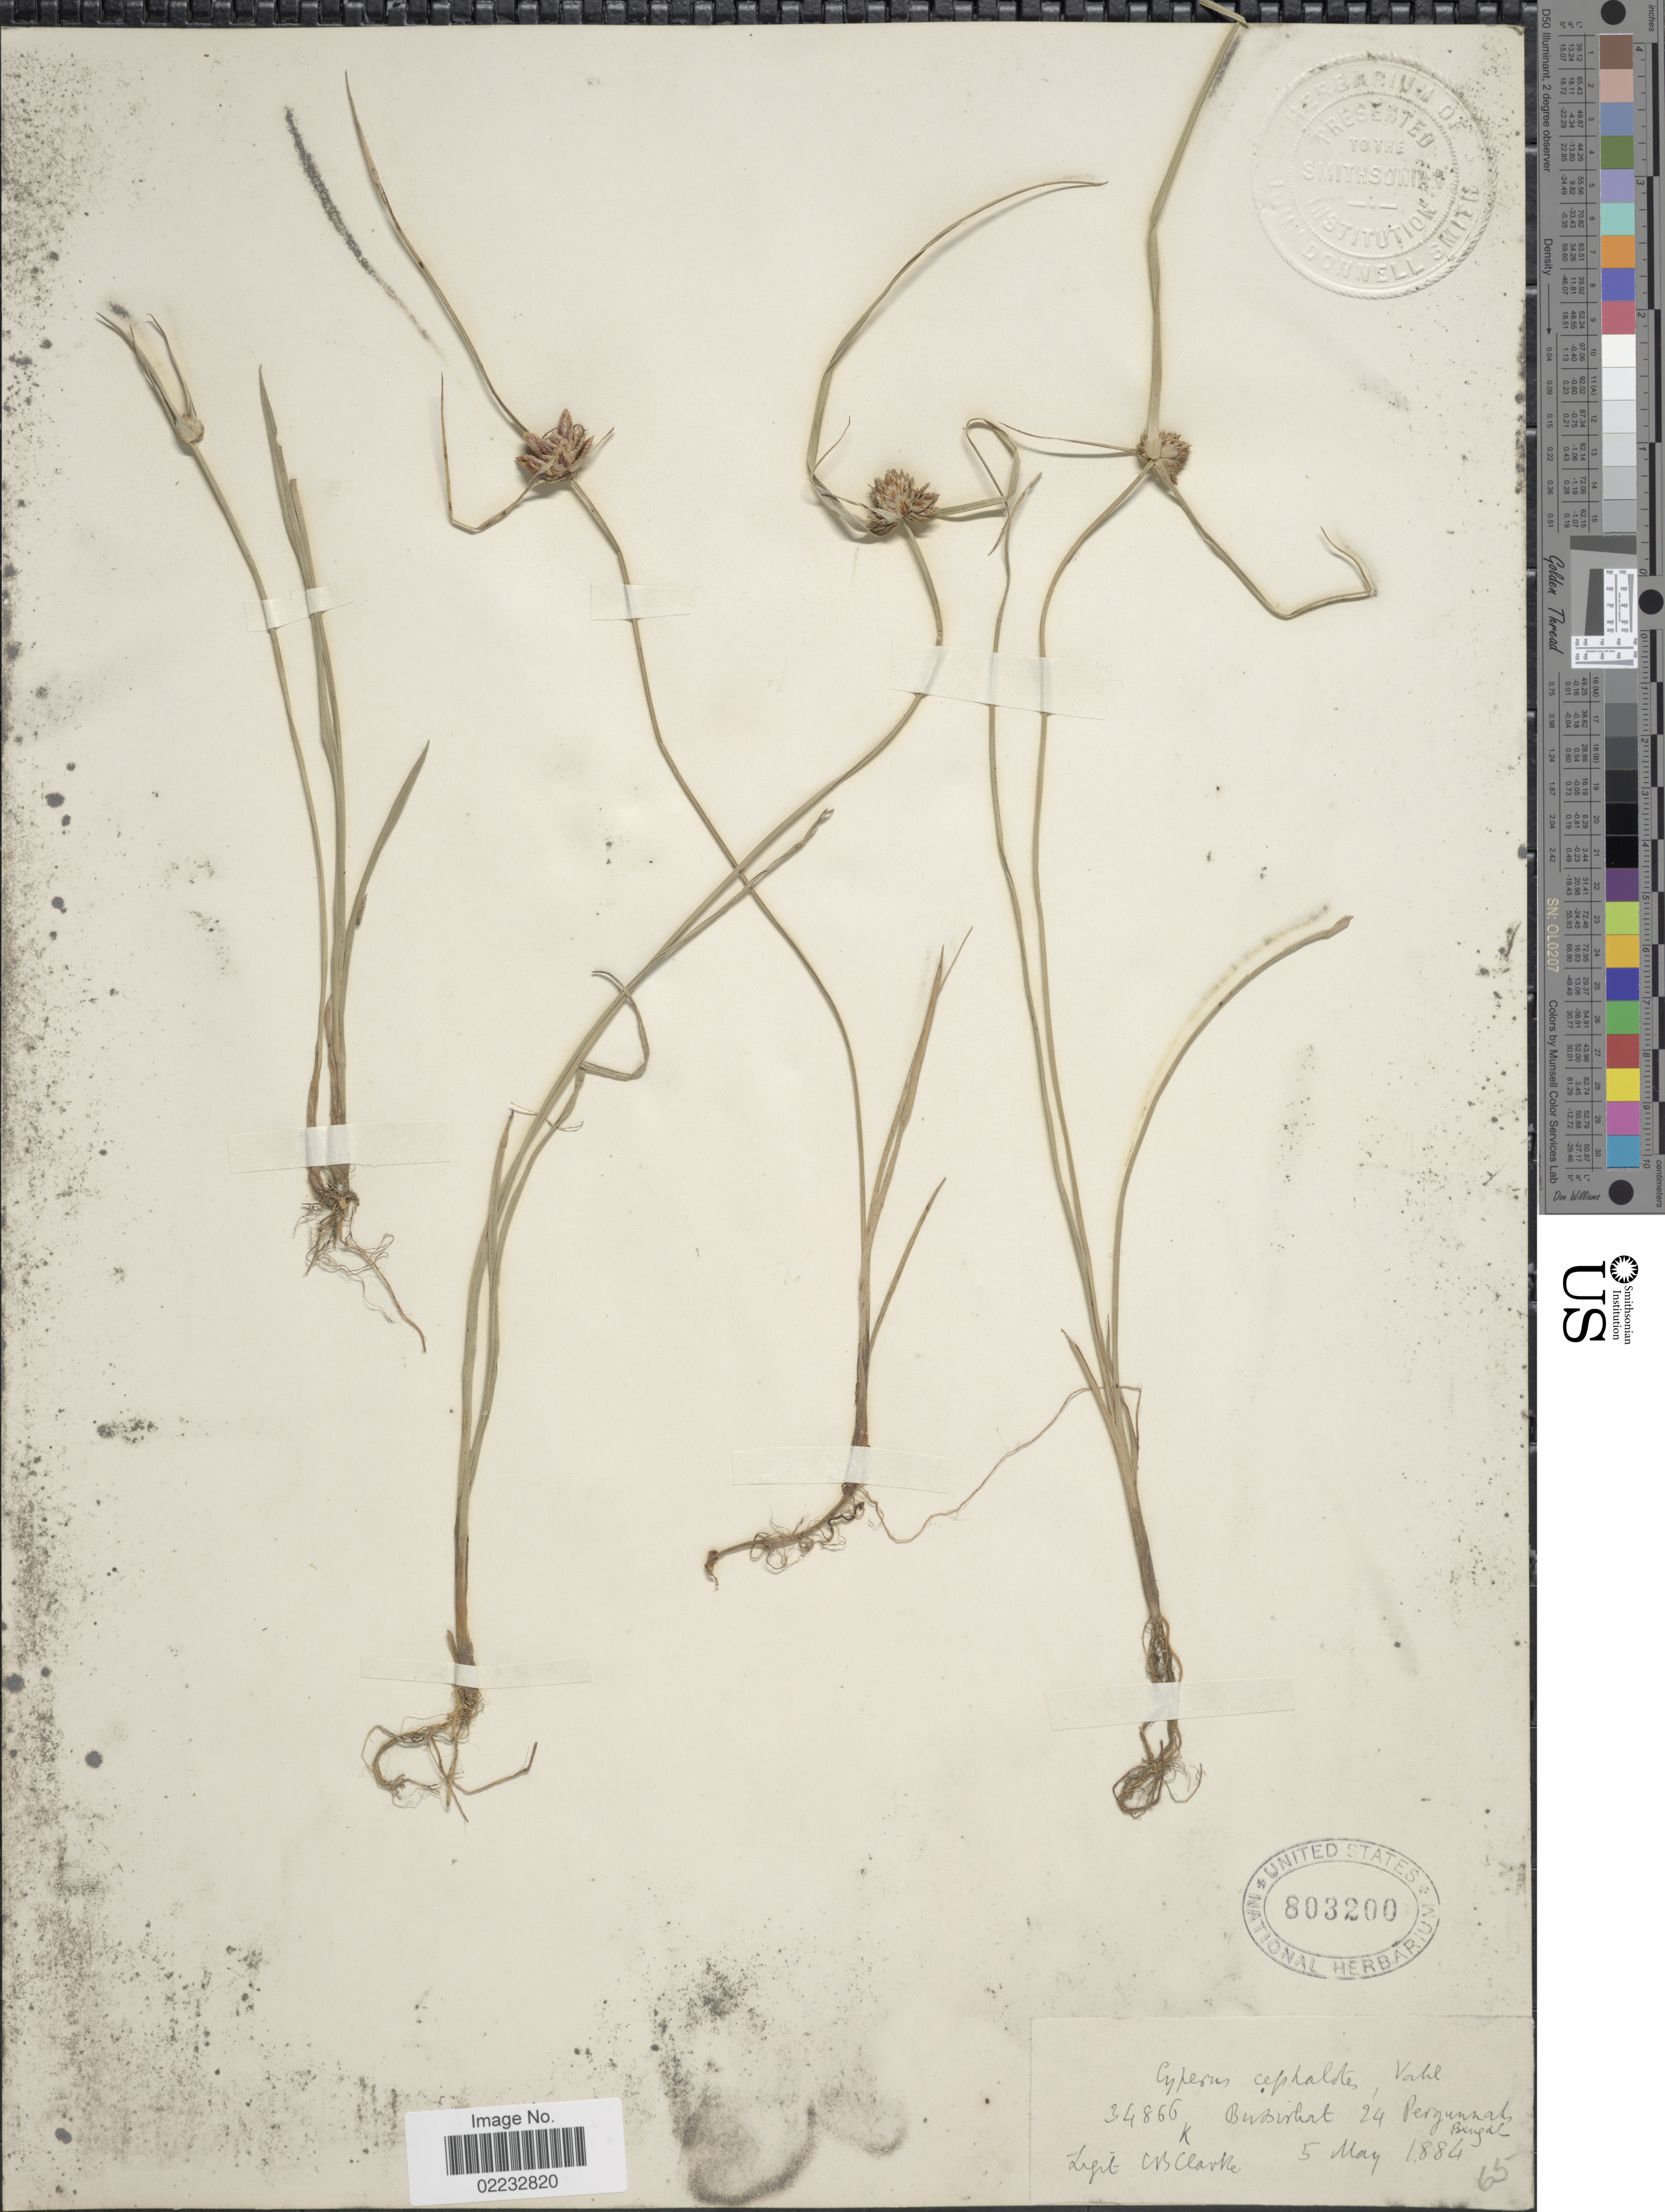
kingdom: Plantae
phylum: Tracheophyta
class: Liliopsida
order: Poales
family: Cyperaceae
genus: Cyperus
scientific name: Cyperus cephalotes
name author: Vahl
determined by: Strong, Mark T., (BOT), Smithsonian Institution - National Museum of Natural History (UNITED STATES)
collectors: C. B. Clarke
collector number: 34866K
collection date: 1884-05-05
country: India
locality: Bubirkhat, Pergunnah, Bengal. [interpreted]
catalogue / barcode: US 803200